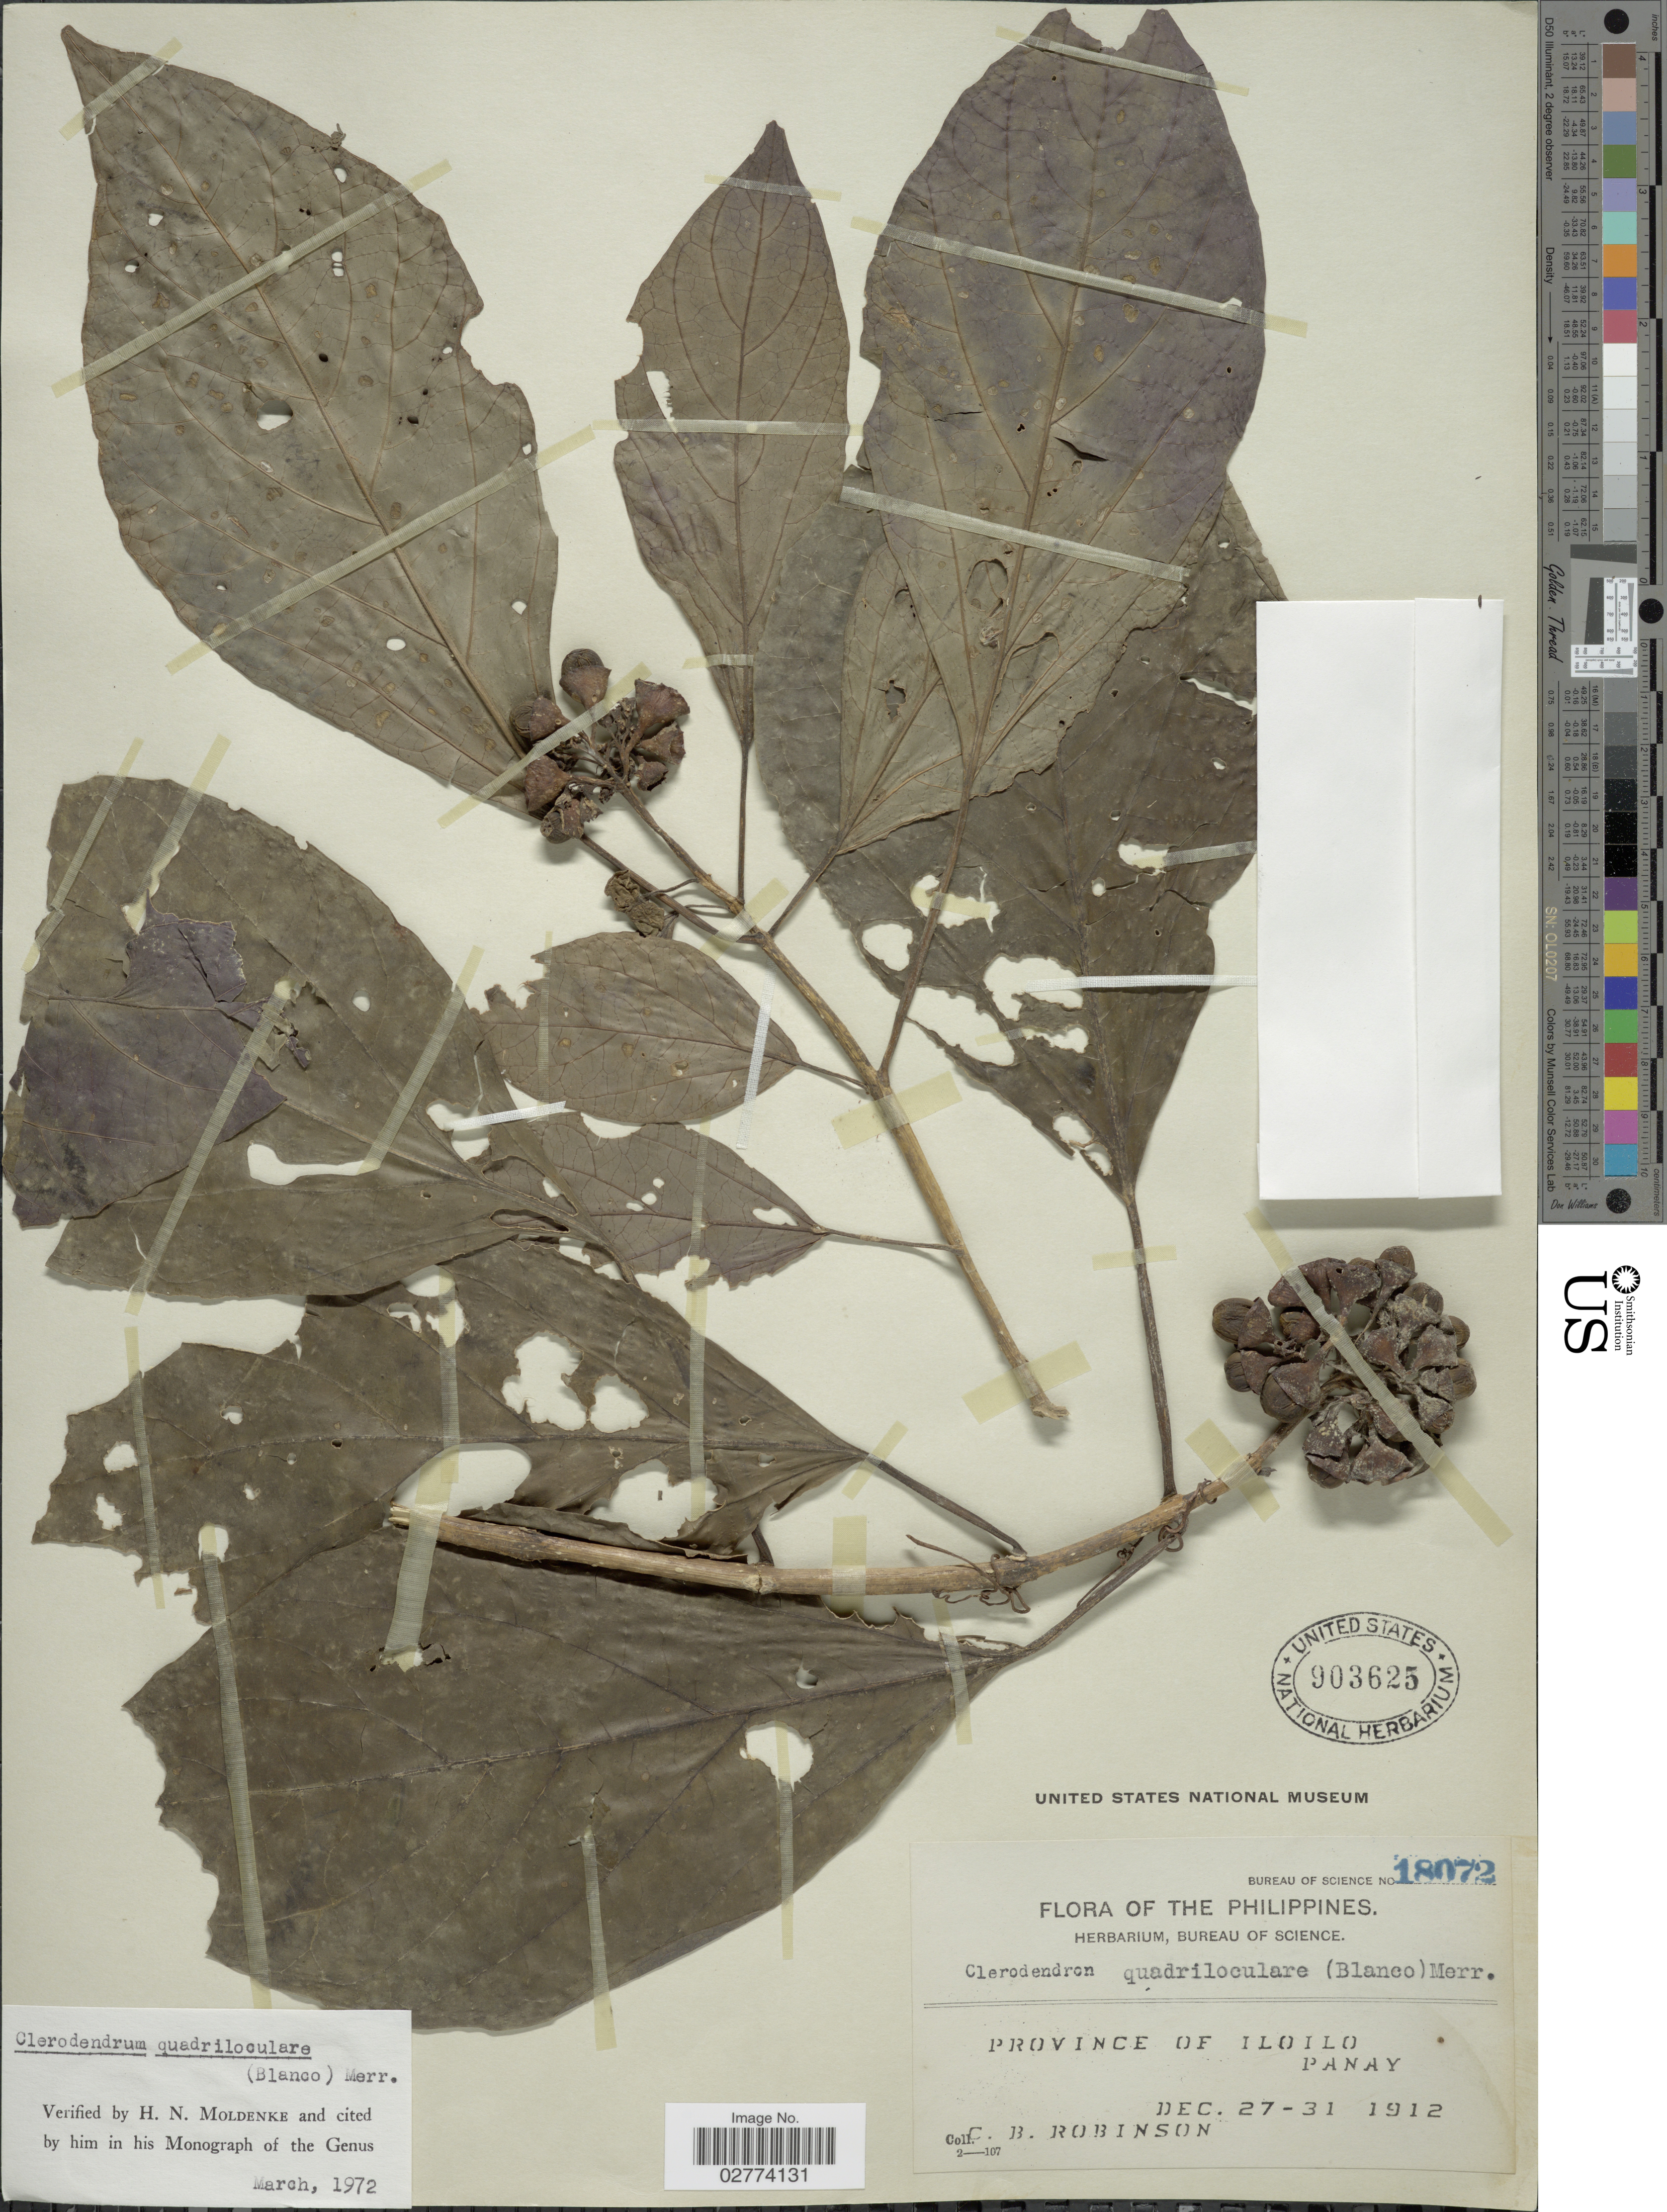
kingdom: Plantae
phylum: Tracheophyta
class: Magnoliopsida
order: Lamiales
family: Lamiaceae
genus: Clerodendrum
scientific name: Clerodendrum quadriloculare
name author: (Blanco) Merr.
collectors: C. Robinson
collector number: Bureau of Science 18072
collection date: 1912-12-27/1912-12-31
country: Philippines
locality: Province of Iloilo, Panay.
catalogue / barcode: US 903625